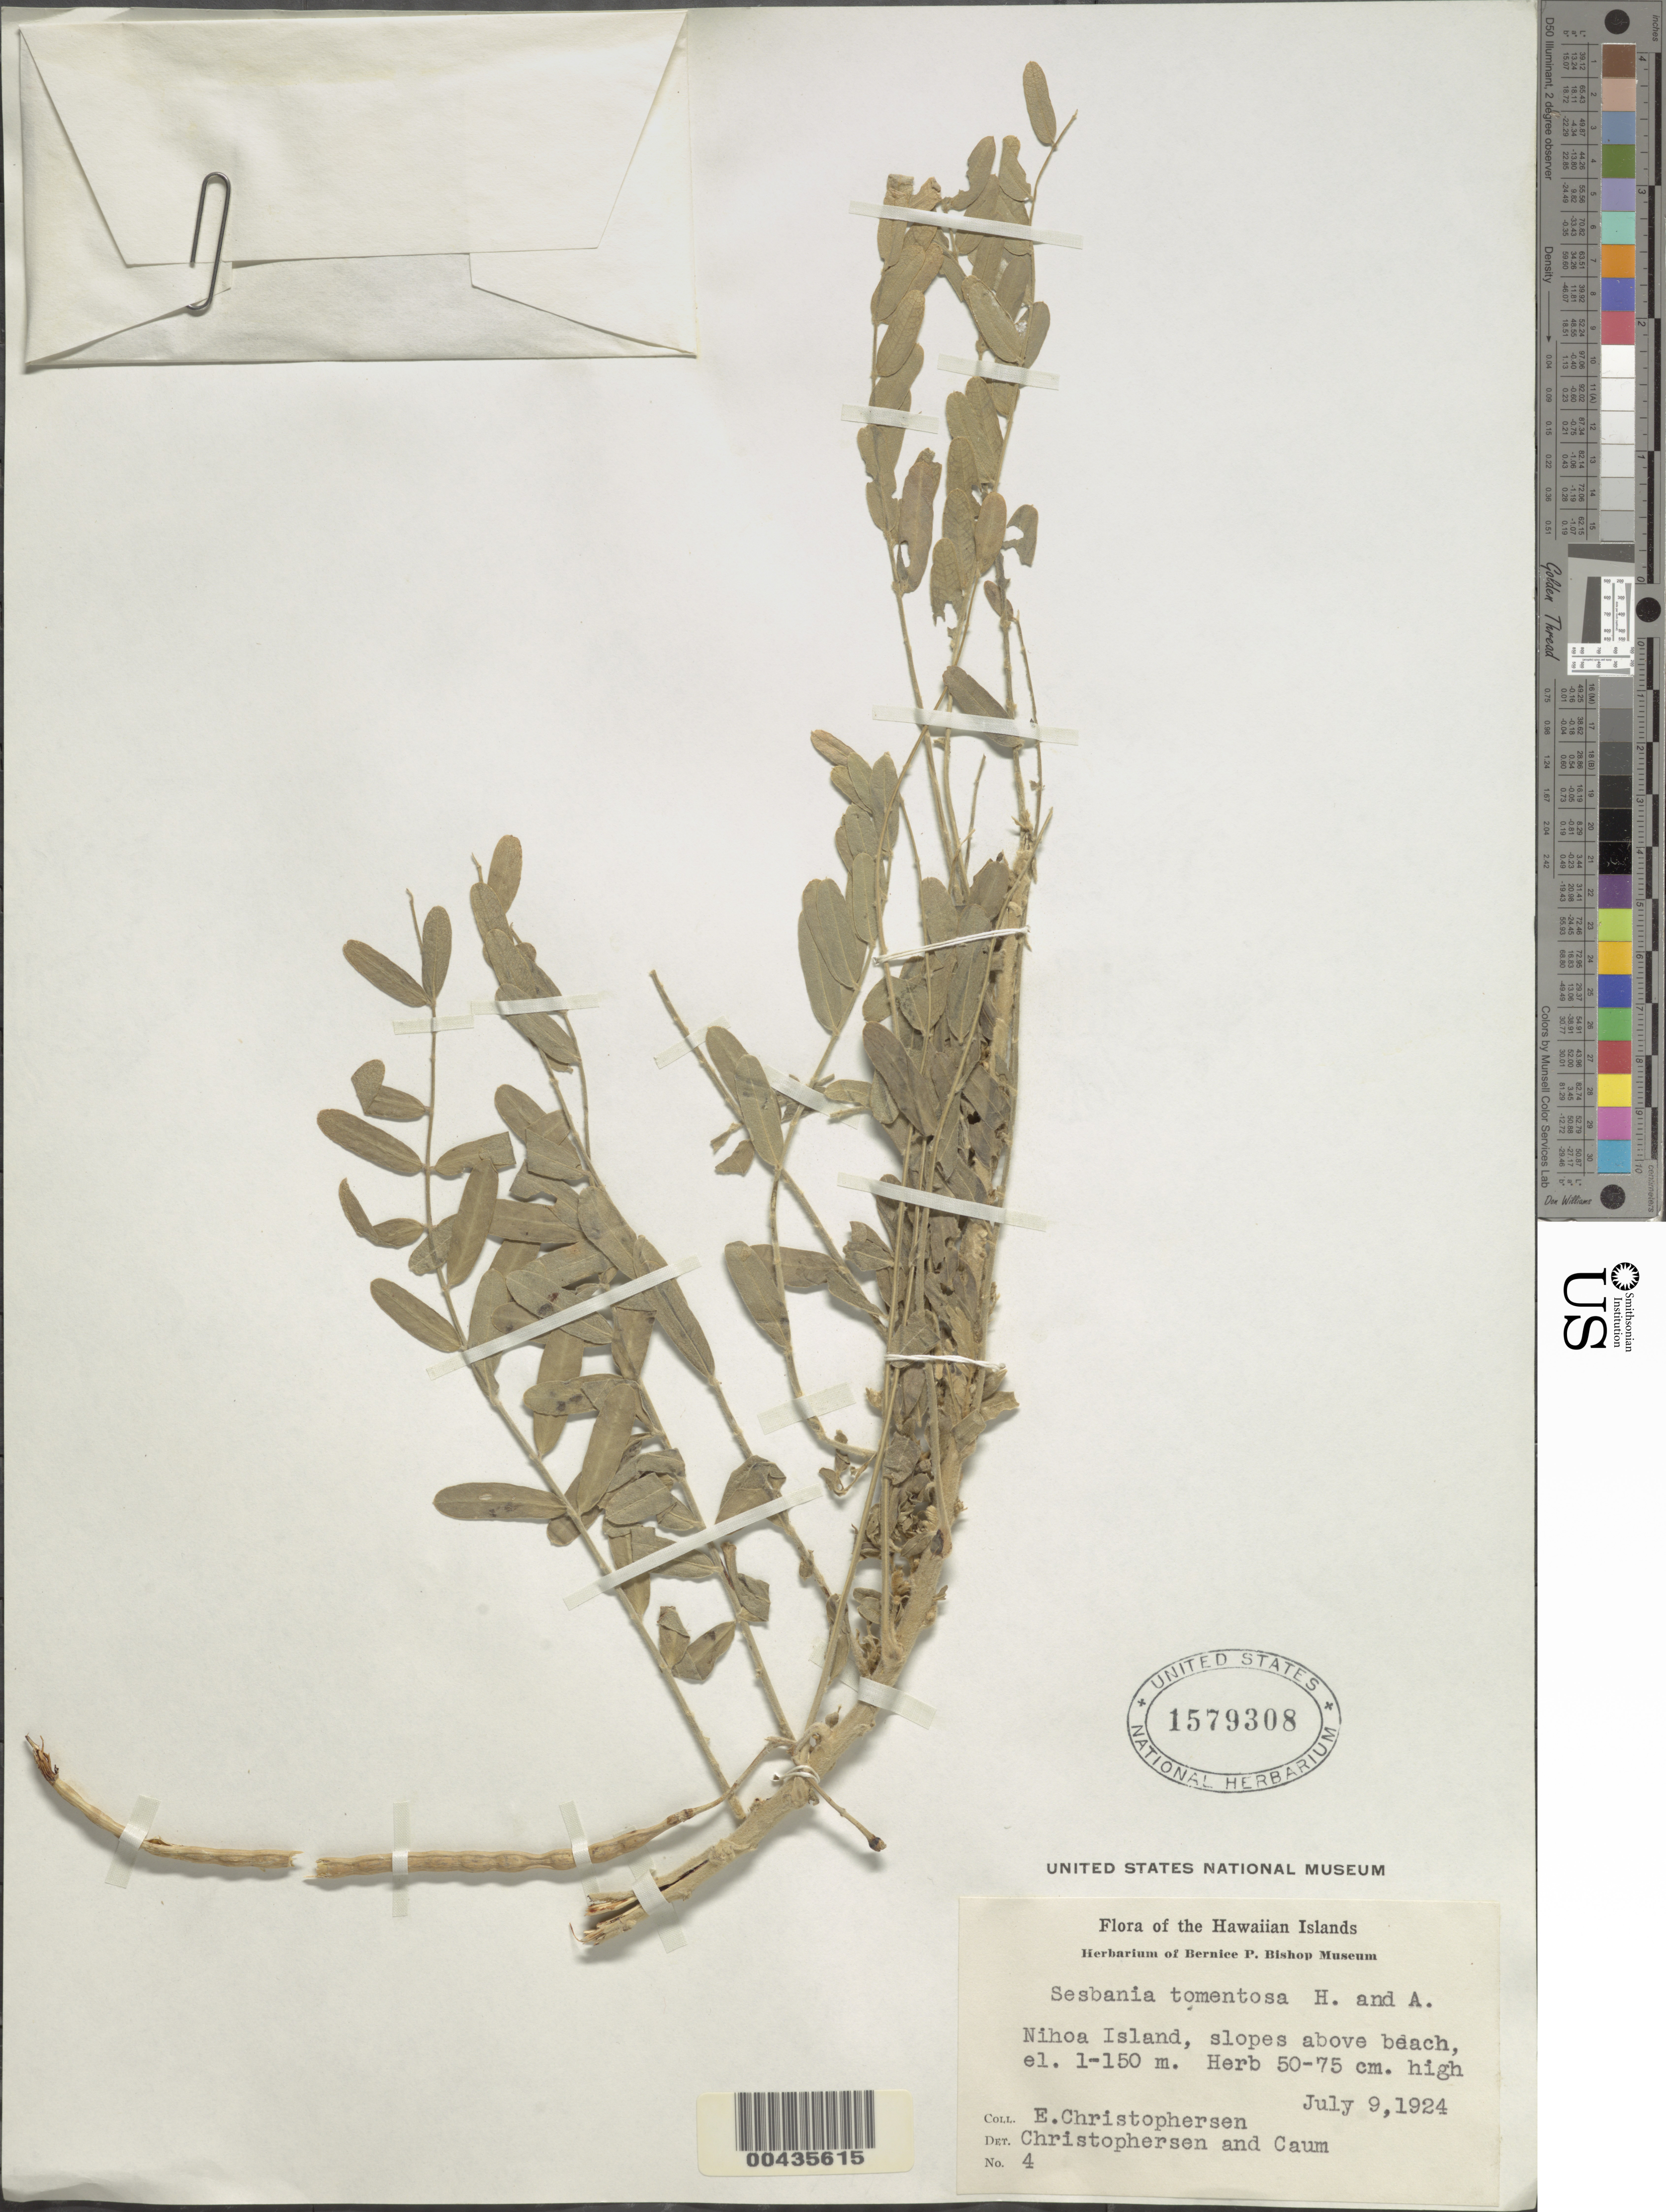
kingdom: Plantae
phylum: Tracheophyta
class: Magnoliopsida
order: Fabales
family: Fabaceae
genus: Sesbania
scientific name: Sesbania tomentosa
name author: Hook. & Arn.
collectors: E. Christophersen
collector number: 4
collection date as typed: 9 Jul 1924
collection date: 1924-07-09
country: United States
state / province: Hawaii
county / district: Honolulu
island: Nihoa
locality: Nihoa Island, slopes above beach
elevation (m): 1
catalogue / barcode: US 1579308